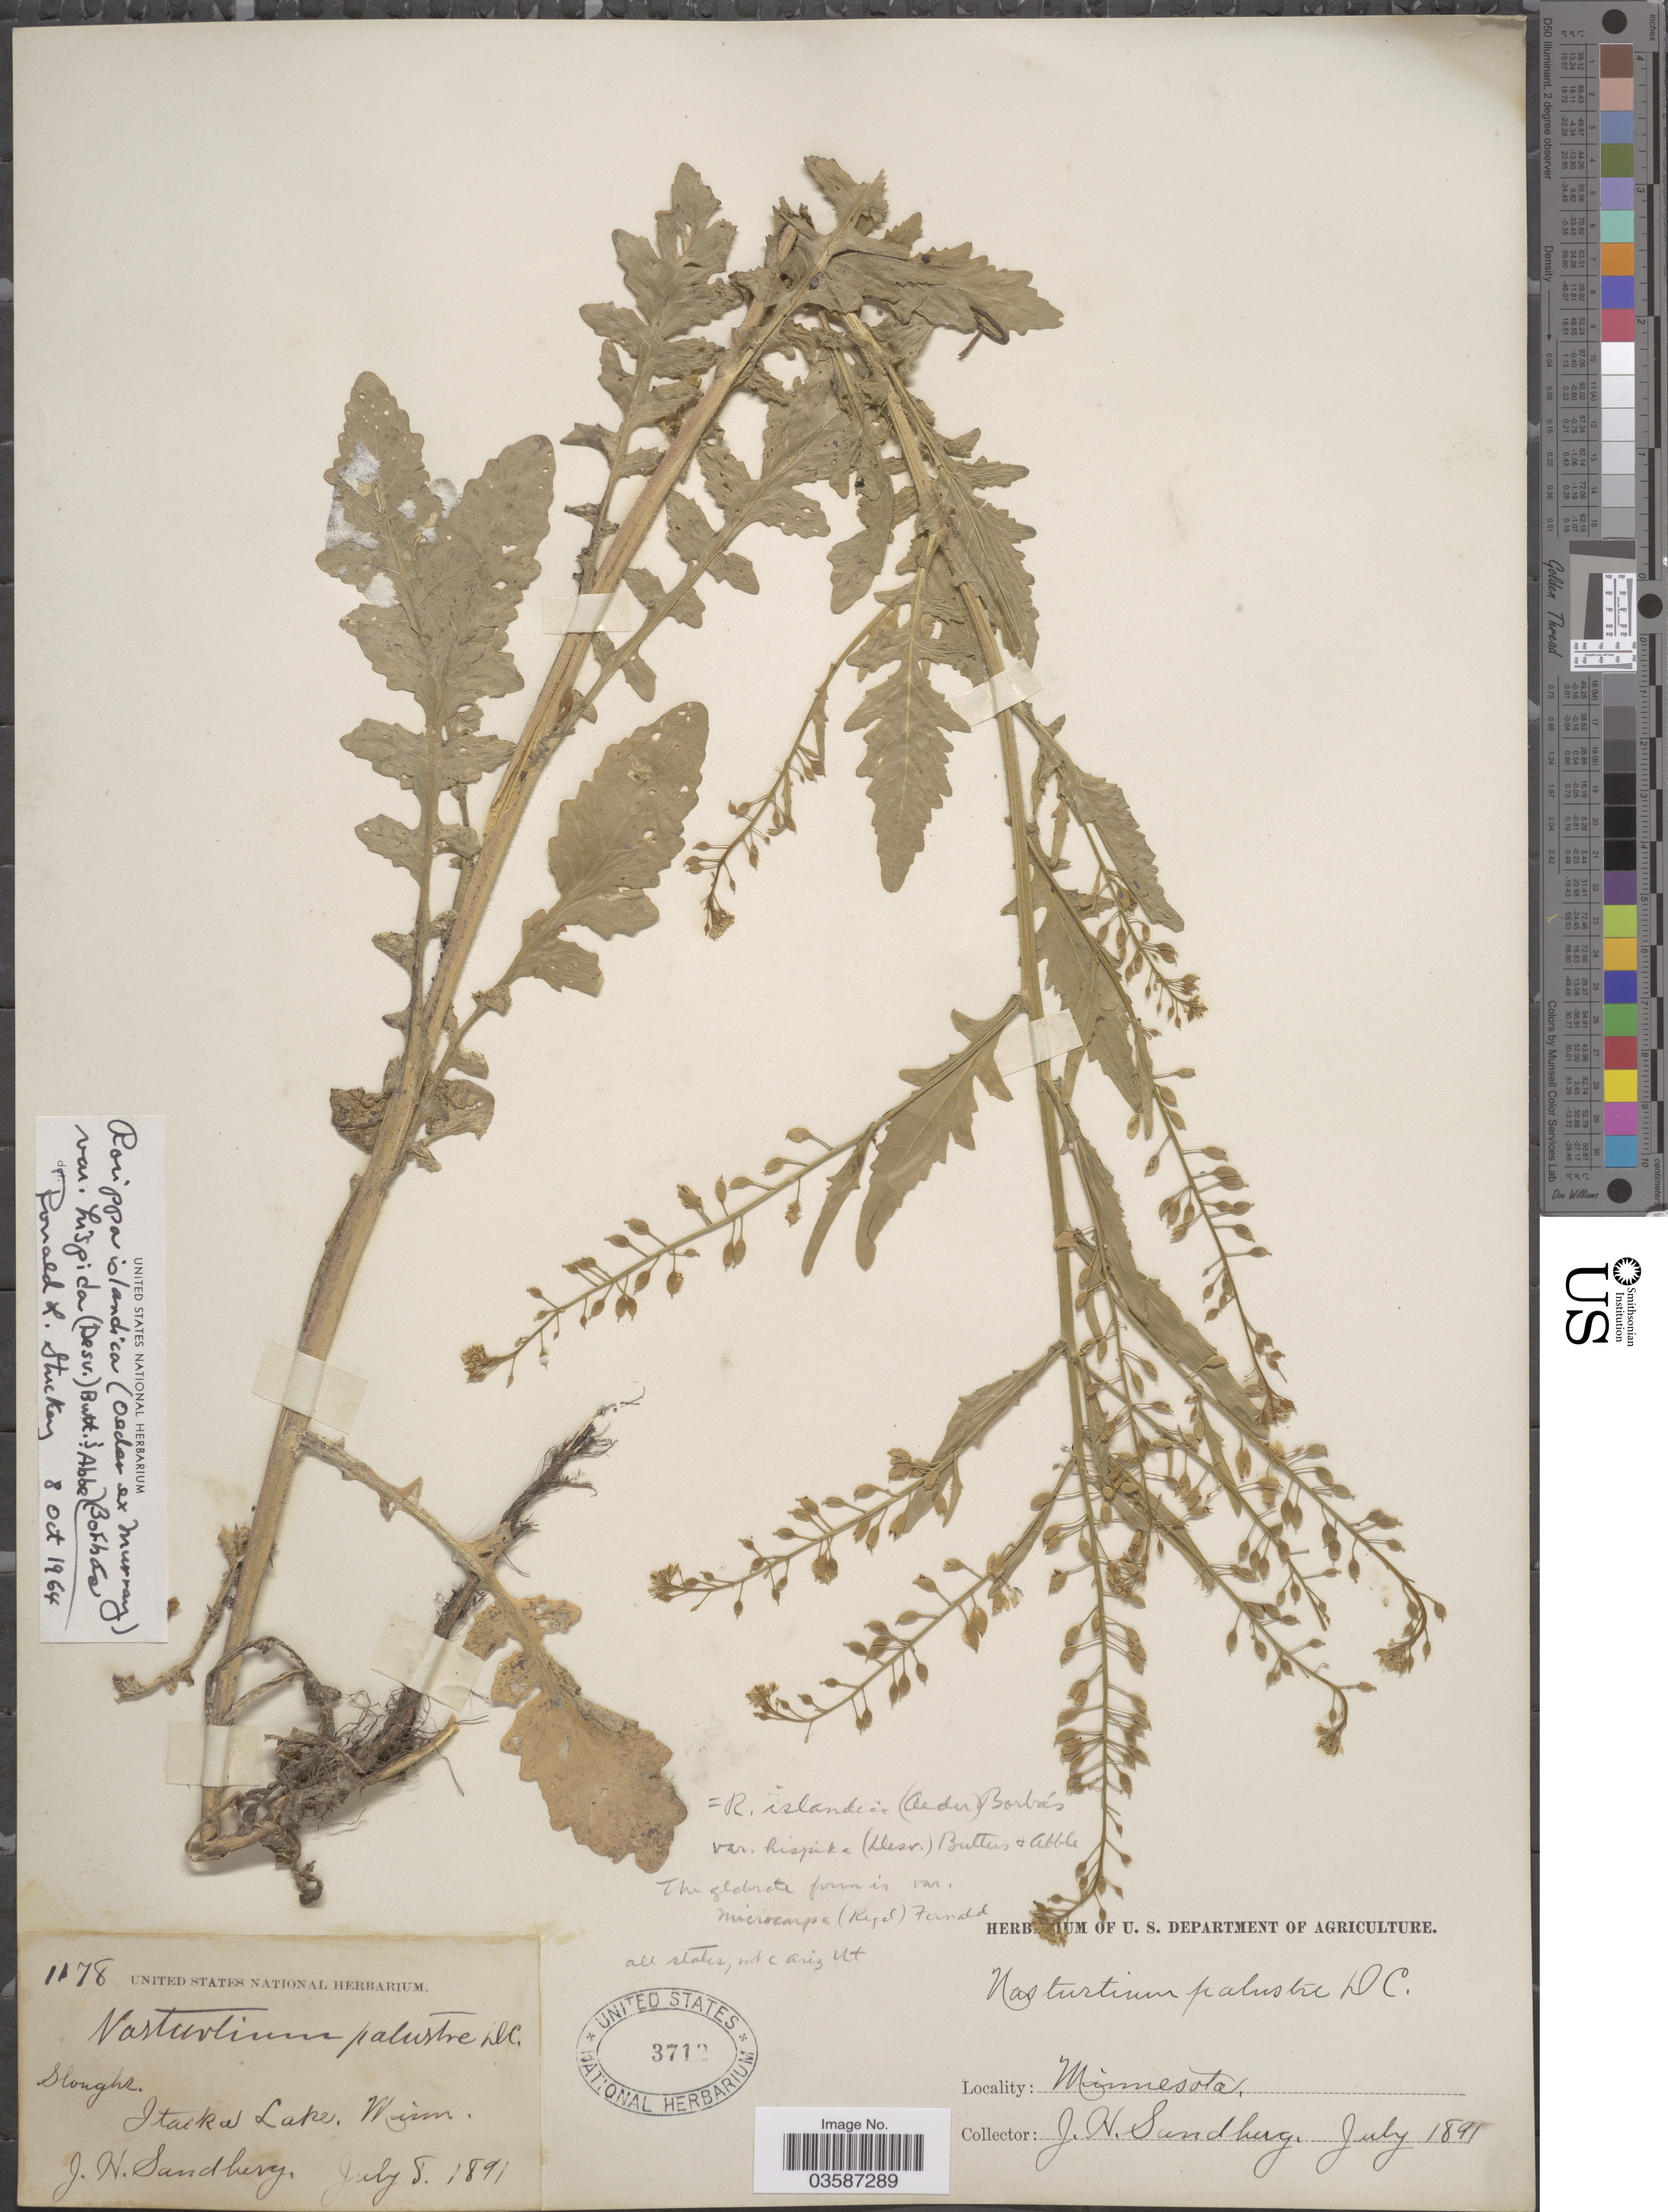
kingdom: Plantae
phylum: Tracheophyta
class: Magnoliopsida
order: Brassicales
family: Brassicaceae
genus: Rorippa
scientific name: Rorippa islandica var. hispida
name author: (Desv.) Butters & Abbe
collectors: J. H. Sandberg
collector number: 1178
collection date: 1891-07-08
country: United States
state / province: Minnesota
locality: Itaska Lake.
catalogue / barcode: US 3712